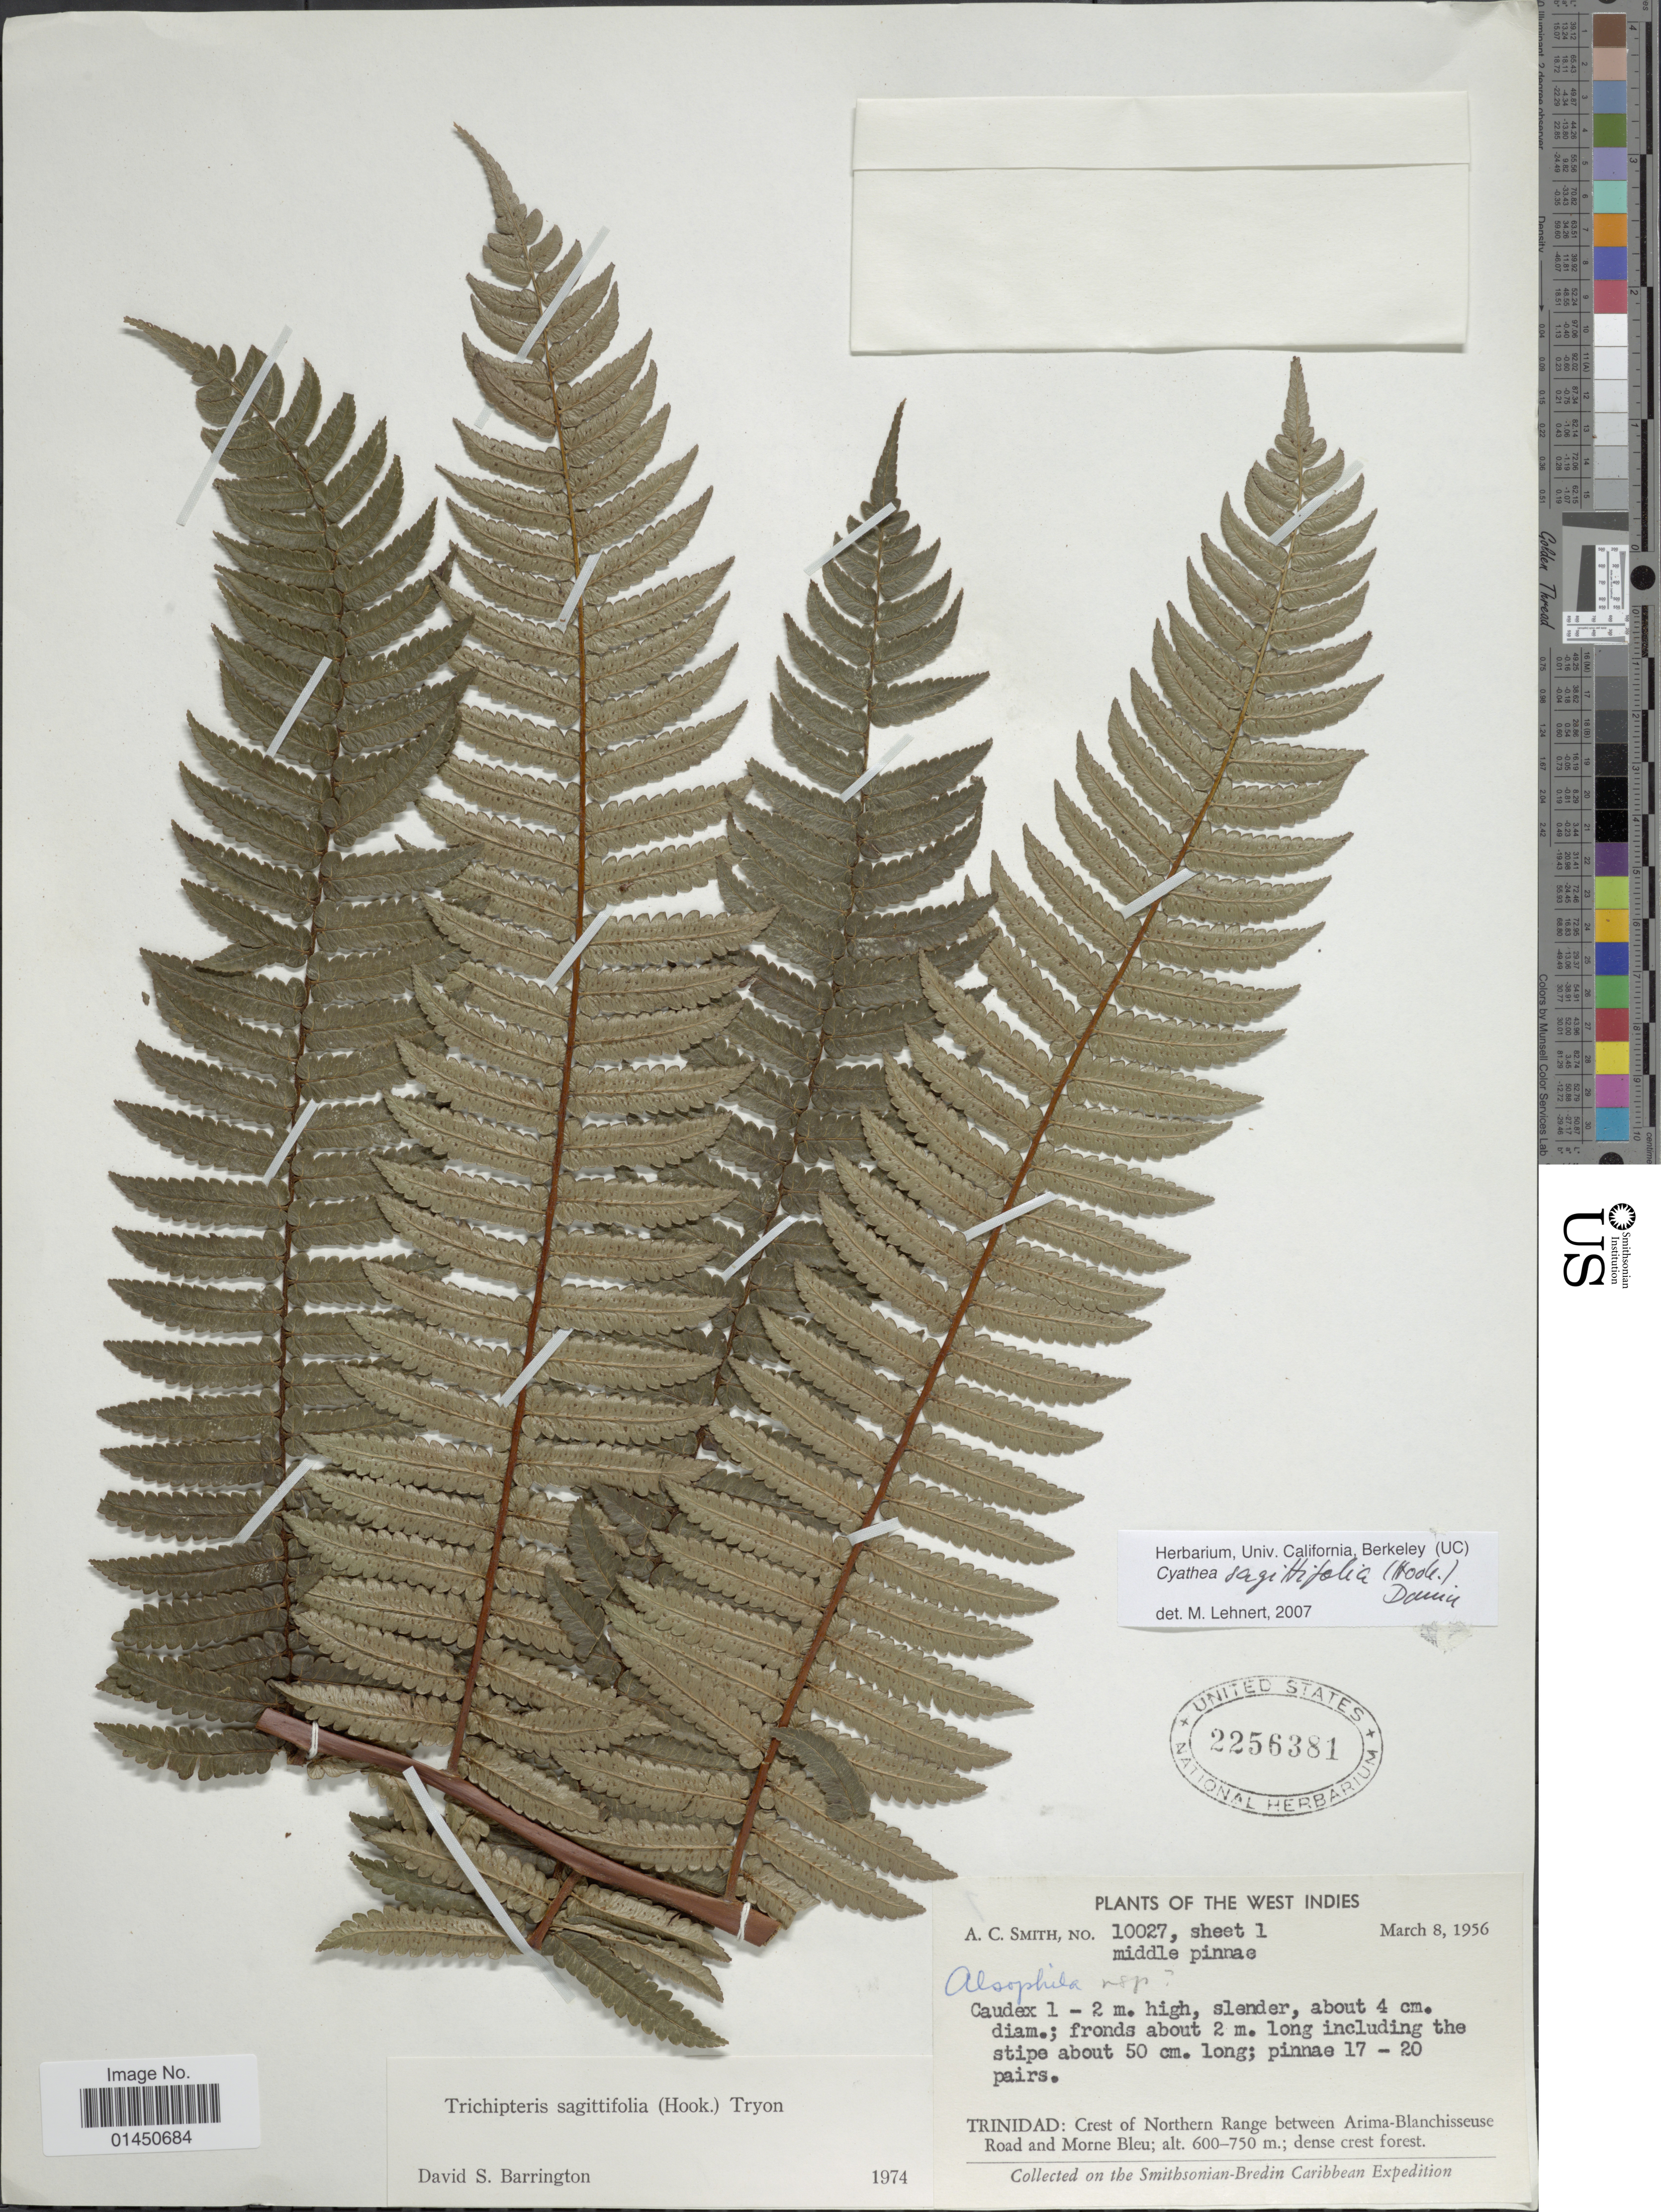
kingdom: Plantae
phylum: Tracheophyta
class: Polypodiopsida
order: Cyatheales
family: Cyatheaceae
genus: Cyathea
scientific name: Cyathea sagittifolia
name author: (Hook.) Domin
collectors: A. C. Smith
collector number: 10027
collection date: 1956-03-08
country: Trinidad and Tobago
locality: Trinidad: Crest of Northern Range between Arima-Blanchisseuse Road and Morne Blue.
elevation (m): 600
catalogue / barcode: US 2256381